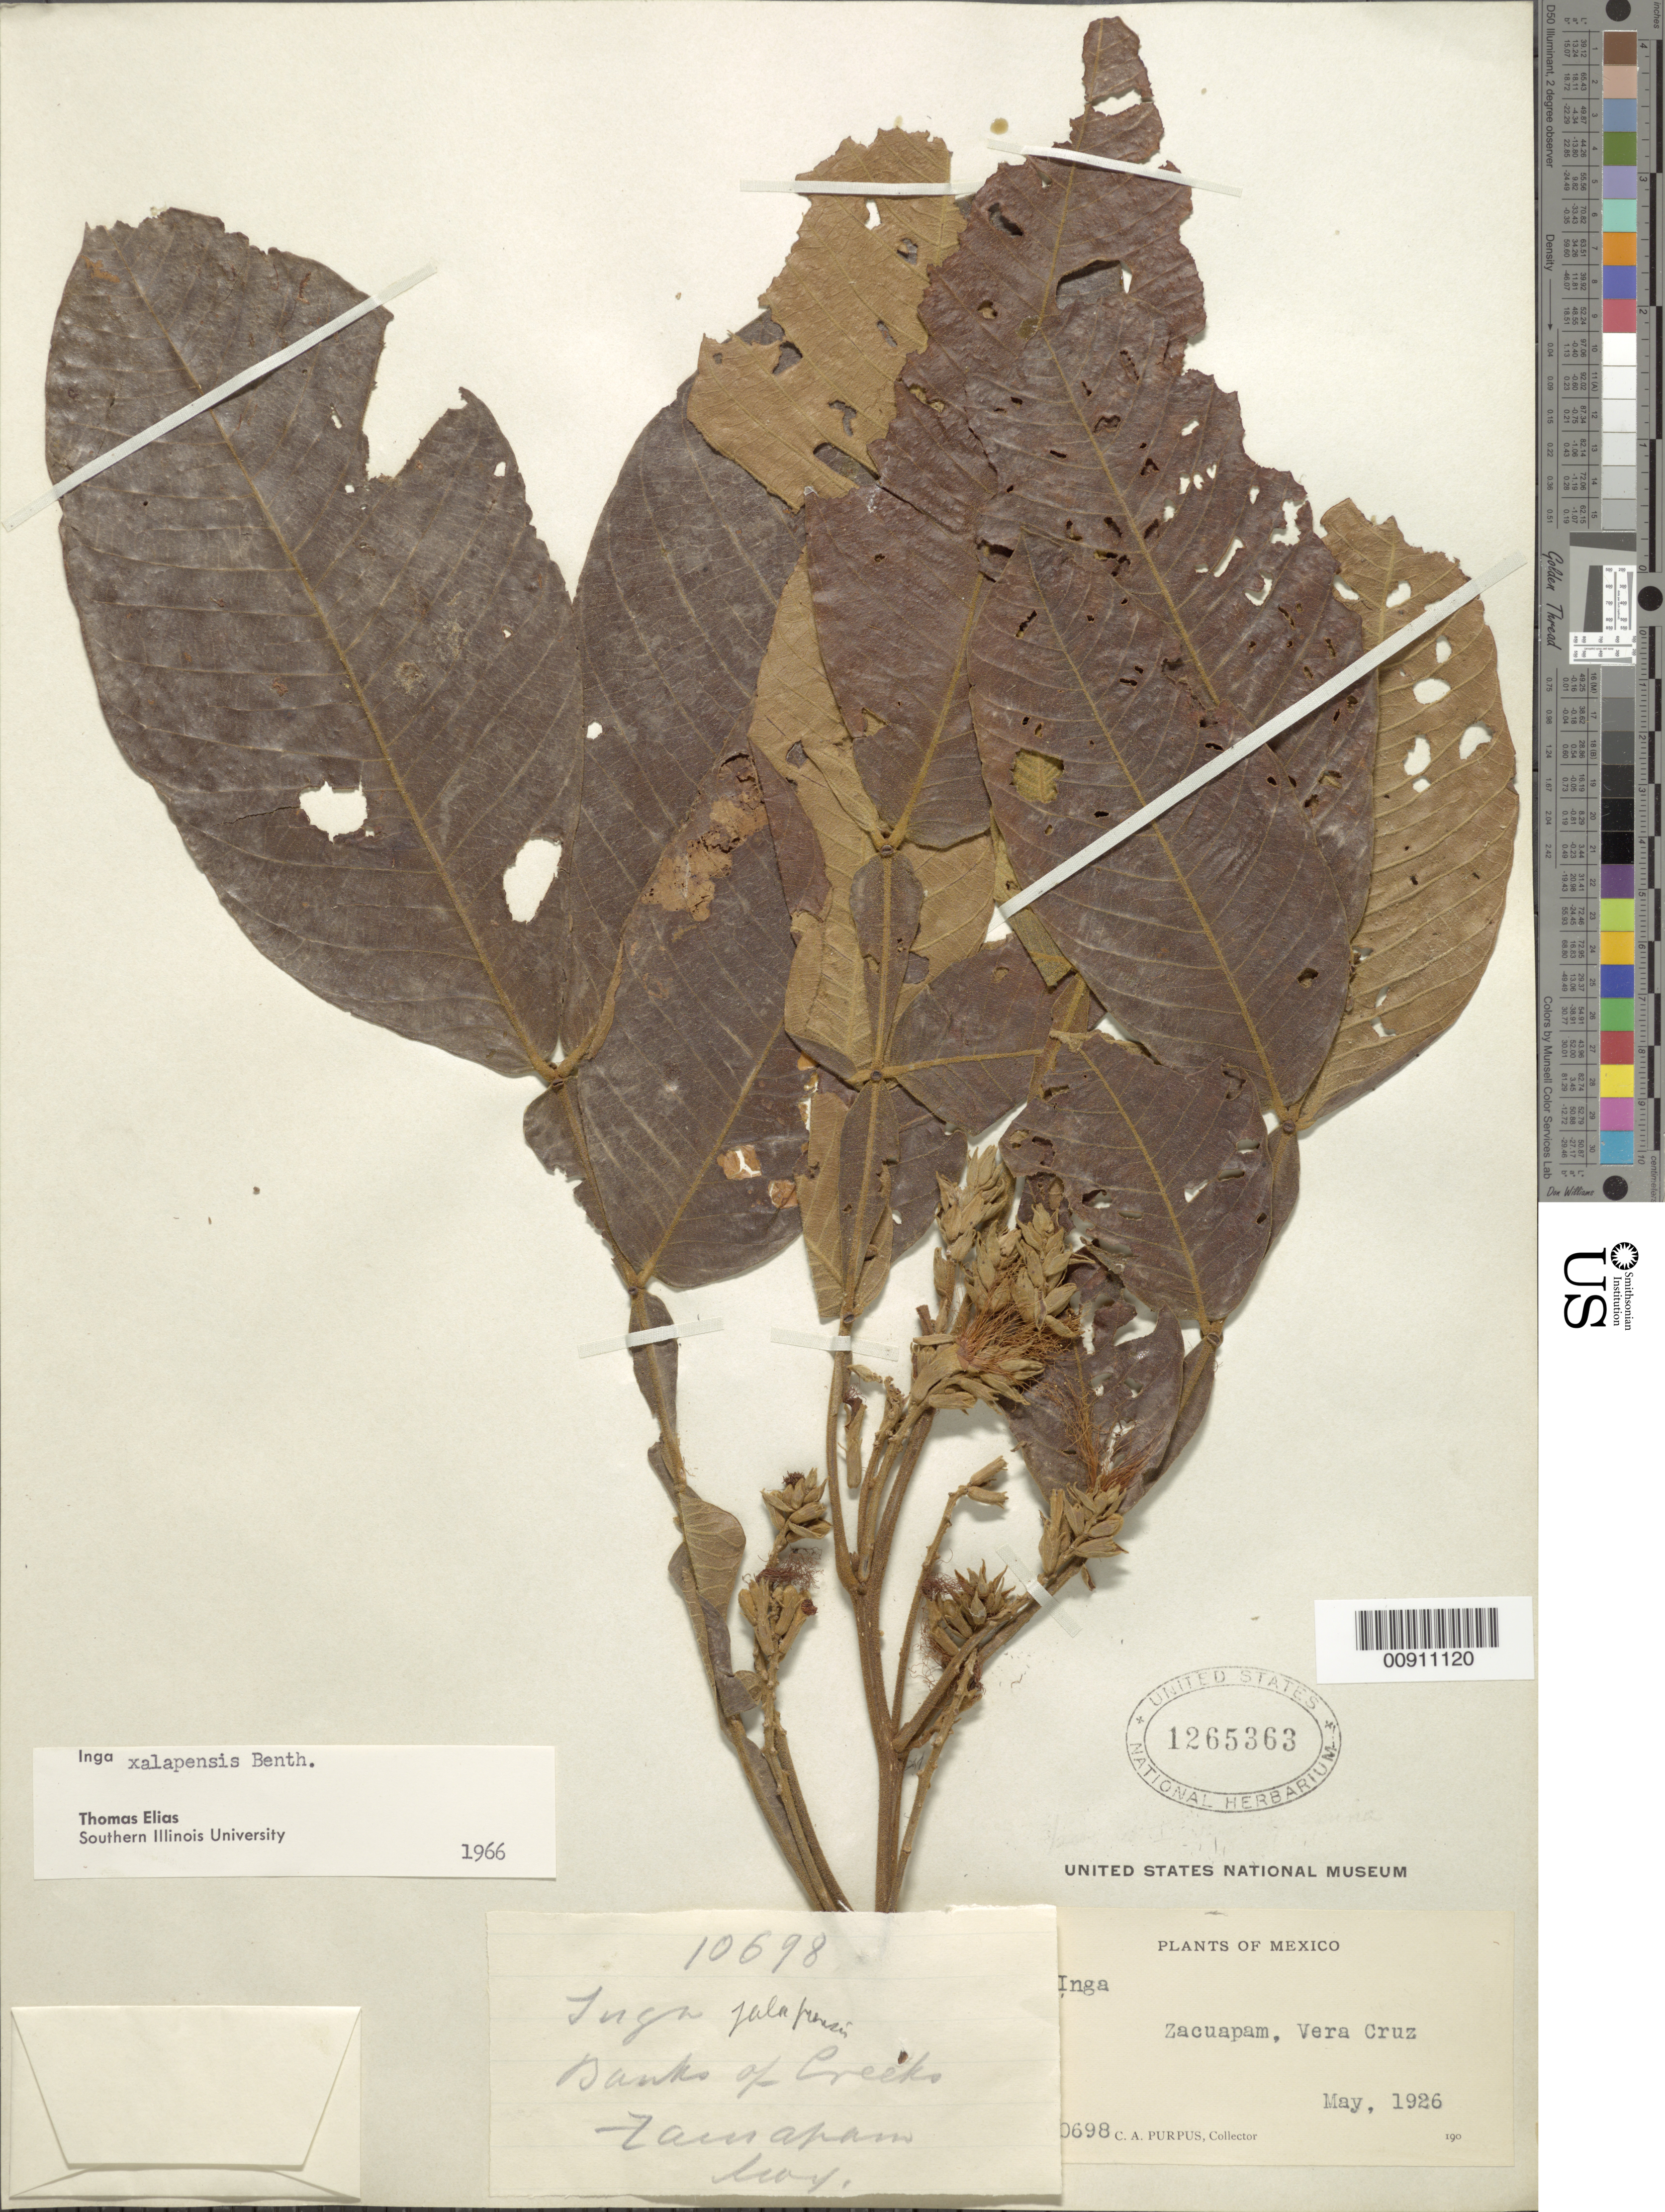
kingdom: Plantae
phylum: Tracheophyta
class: Magnoliopsida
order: Fabales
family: Fabaceae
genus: Inga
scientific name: Inga xalapensis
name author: Benth.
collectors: C. A. Purpus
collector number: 10698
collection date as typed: May 1926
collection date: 1926-05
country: Mexico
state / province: Veracruz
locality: Zacuapam, Veracruz.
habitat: Banks of creeks.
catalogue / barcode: US 1265363